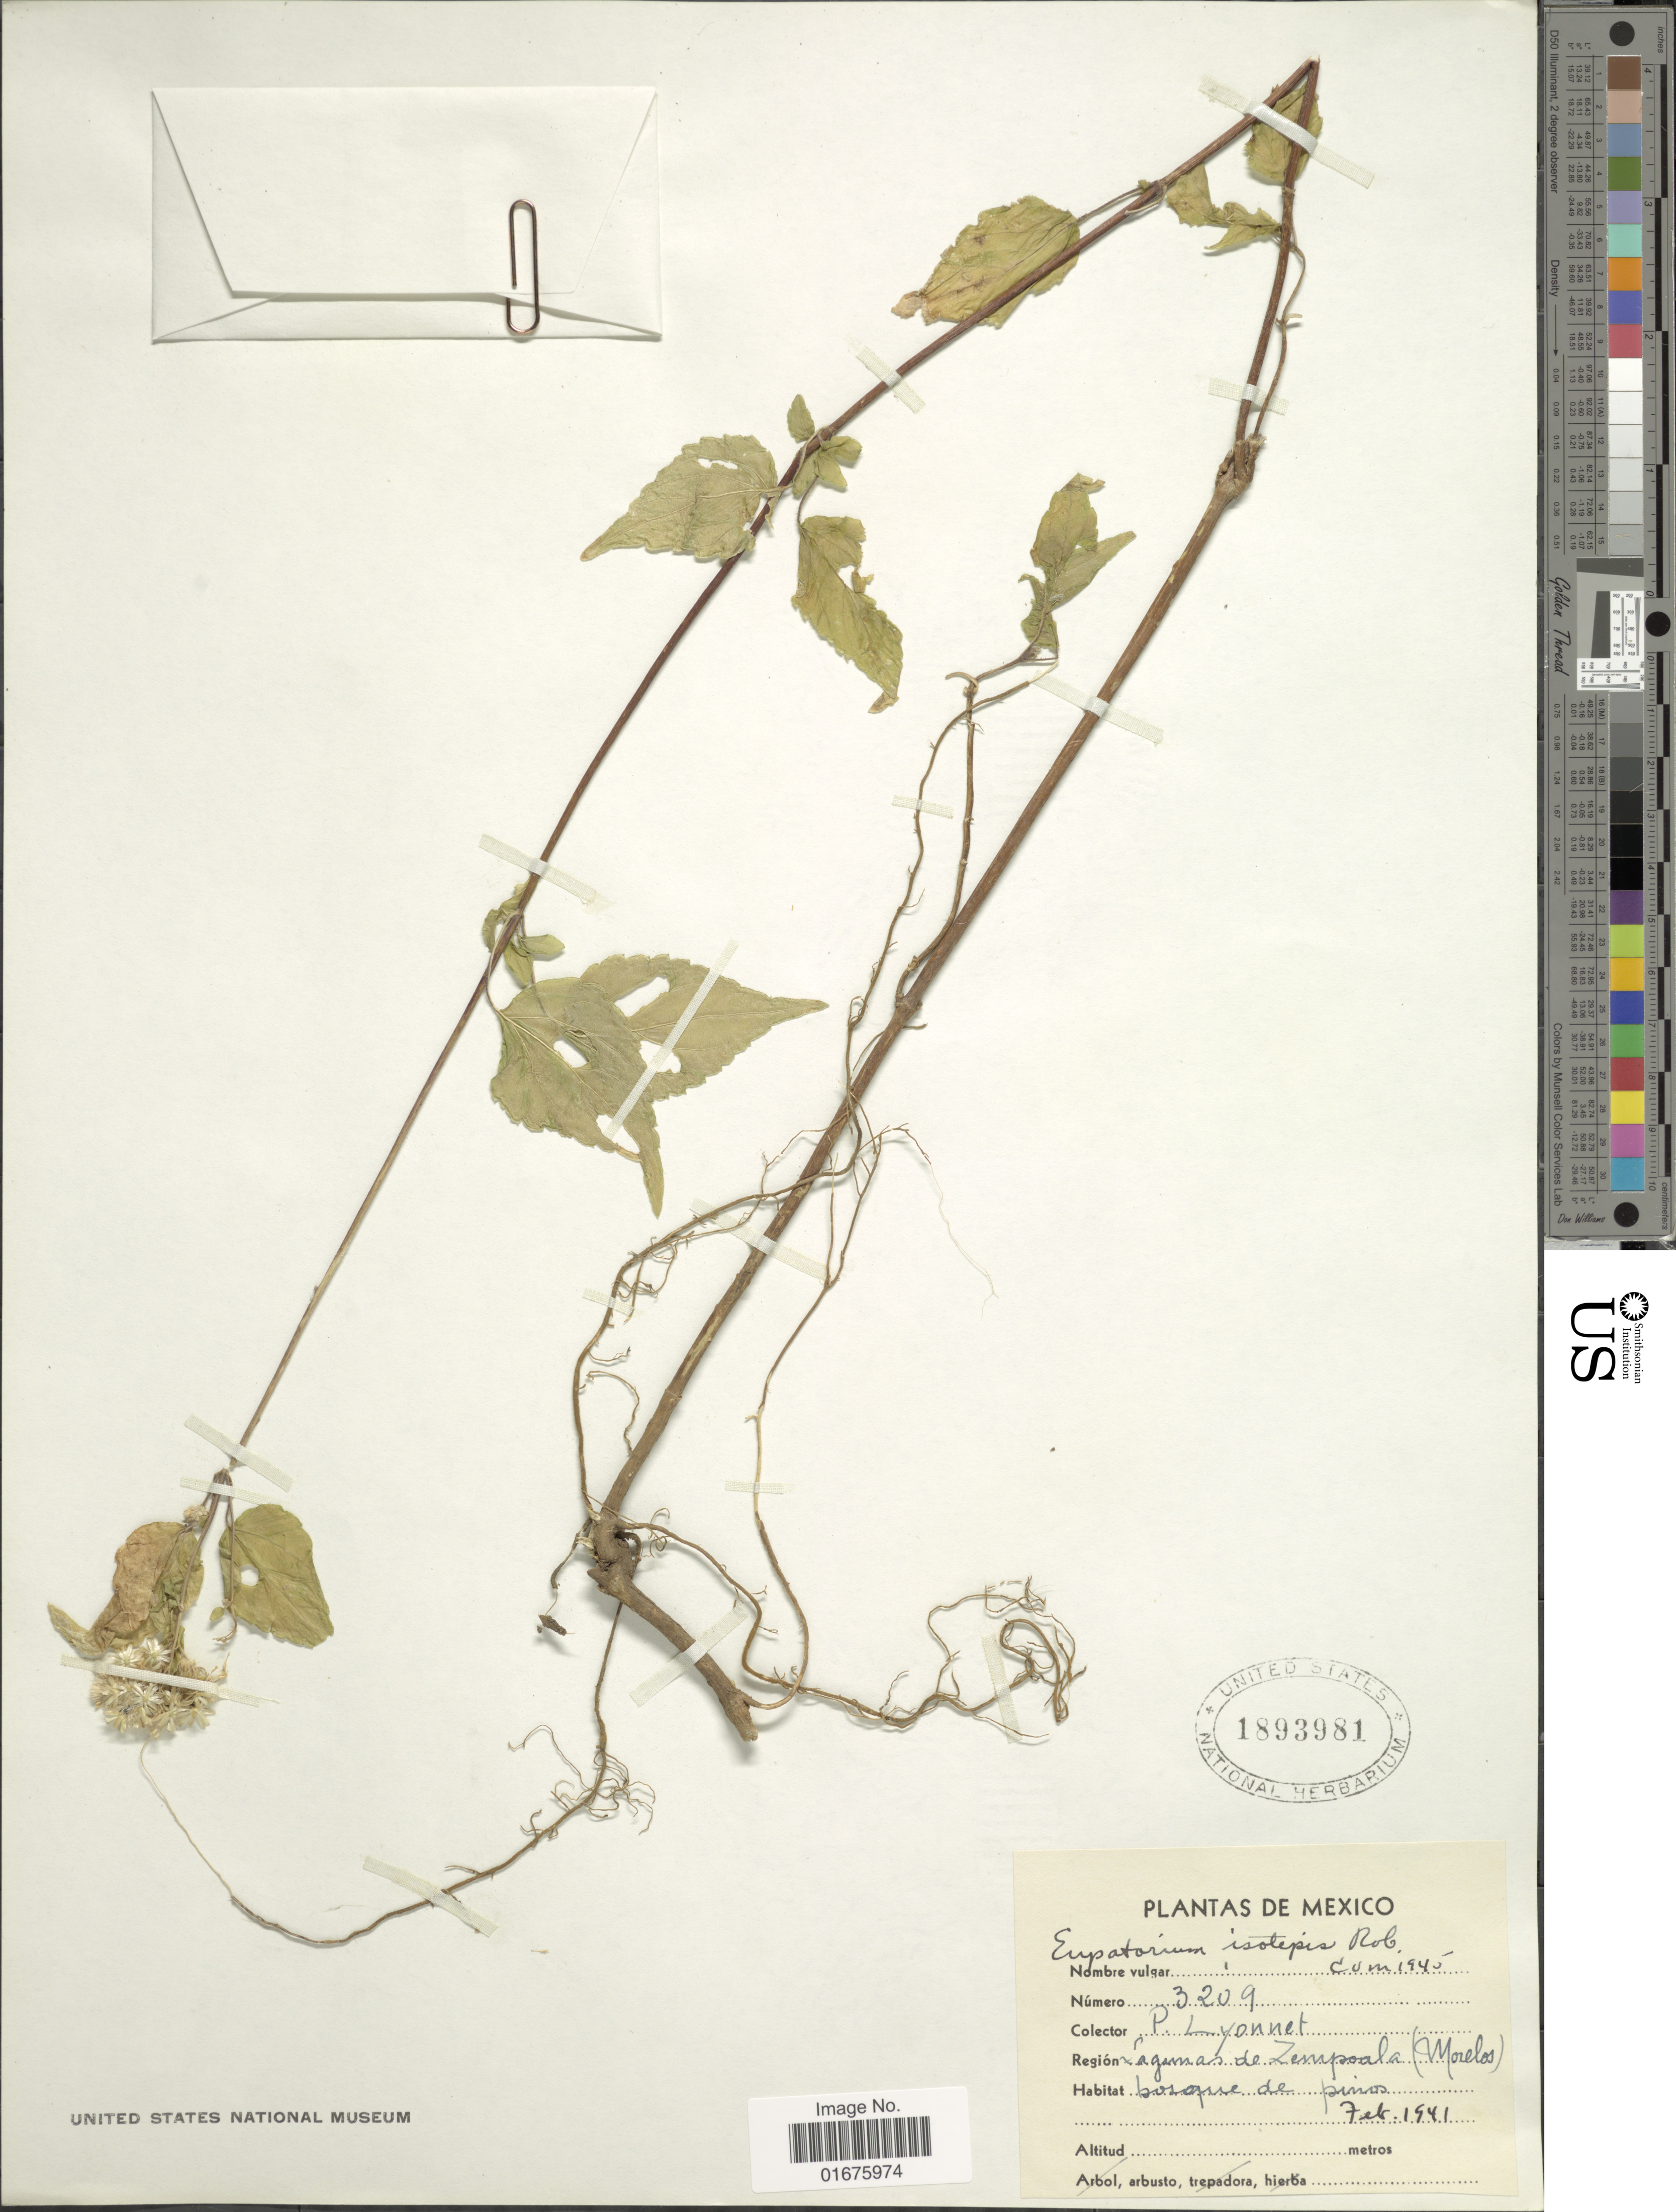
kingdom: Plantae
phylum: Tracheophyta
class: Magnoliopsida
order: Asterales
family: Asteraceae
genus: Ageratina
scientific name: Ageratina isolepis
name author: (B.L. Rob.) R.M. King & H. Rob.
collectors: P. Lyonnet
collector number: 3209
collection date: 1941-02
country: Mexico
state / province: Morelos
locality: Lagunas de Zempoala, bosque de pinos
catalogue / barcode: US 1893981